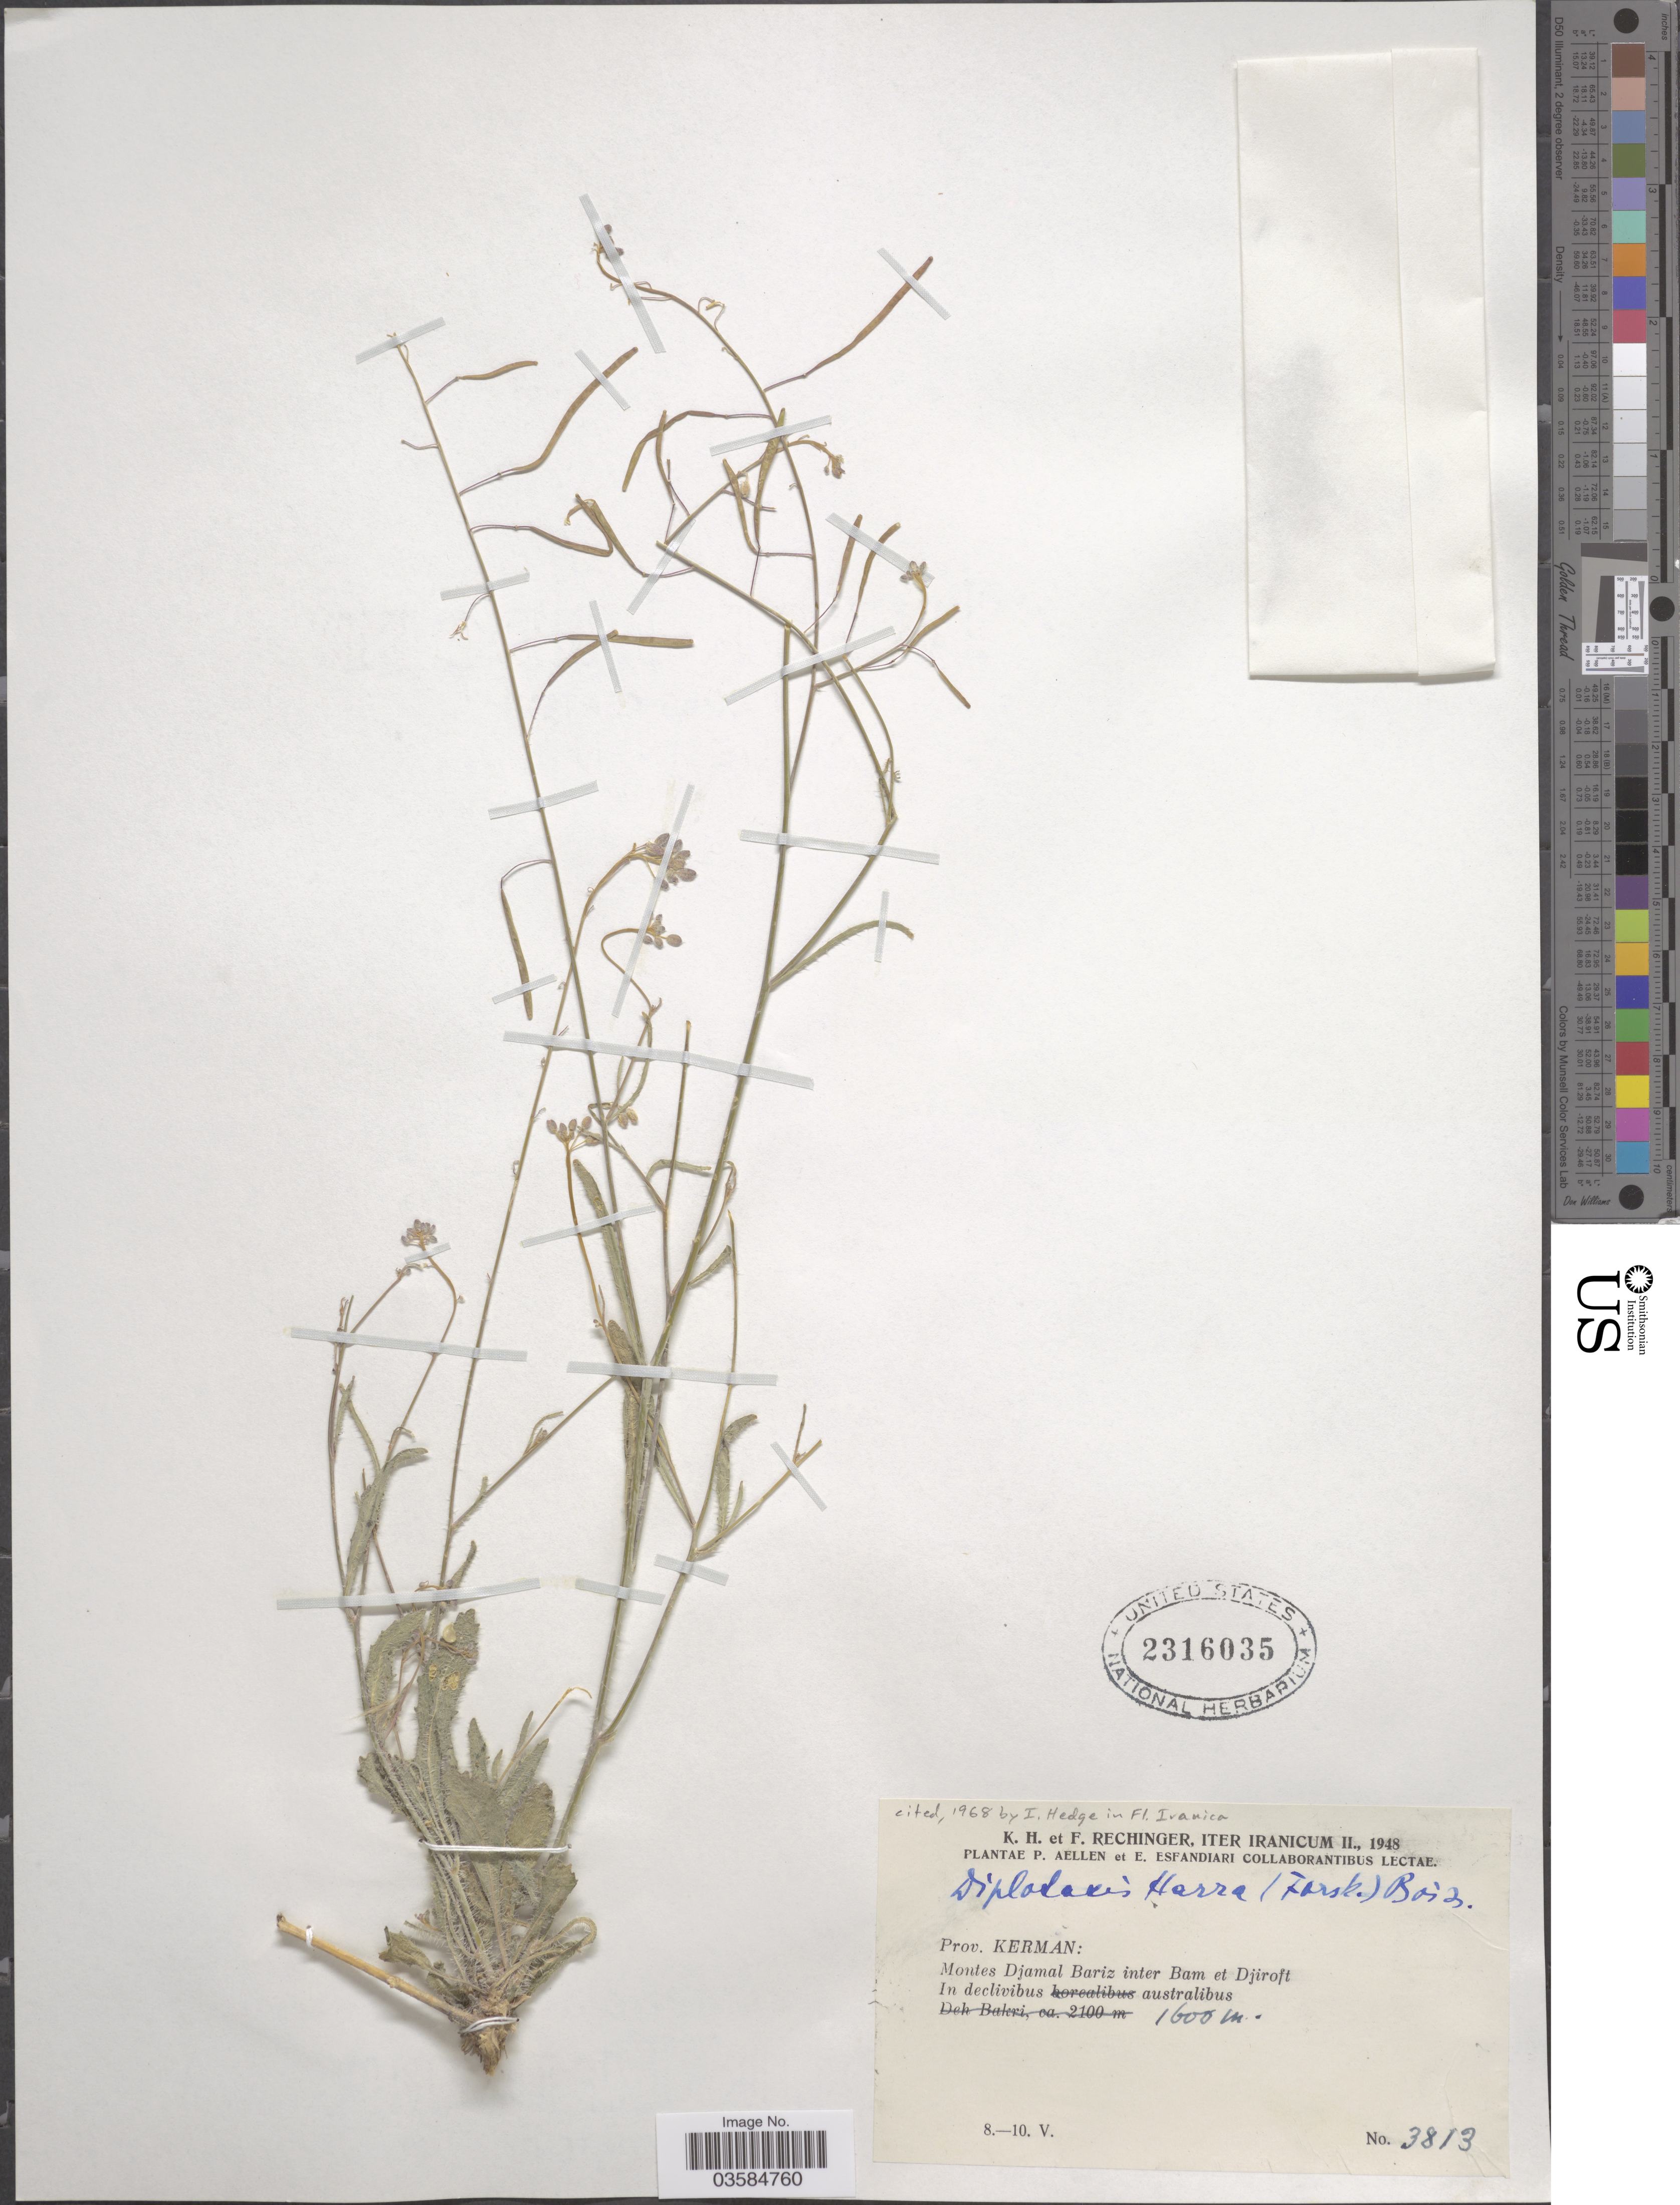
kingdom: Plantae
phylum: Tracheophyta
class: Magnoliopsida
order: Brassicales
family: Brassicaceae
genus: Diplotaxis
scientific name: Diplotaxis harra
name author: Boiss.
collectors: K. H. Rechinger & F. Rechinger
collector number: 3813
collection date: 1948-05-08/1948-05-10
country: Iran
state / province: Kerman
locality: Iter Iranicum II. Montes Djamal Bariz inter Bam et Djiroft. In declivibus australibus.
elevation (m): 1600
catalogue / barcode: US 2316035